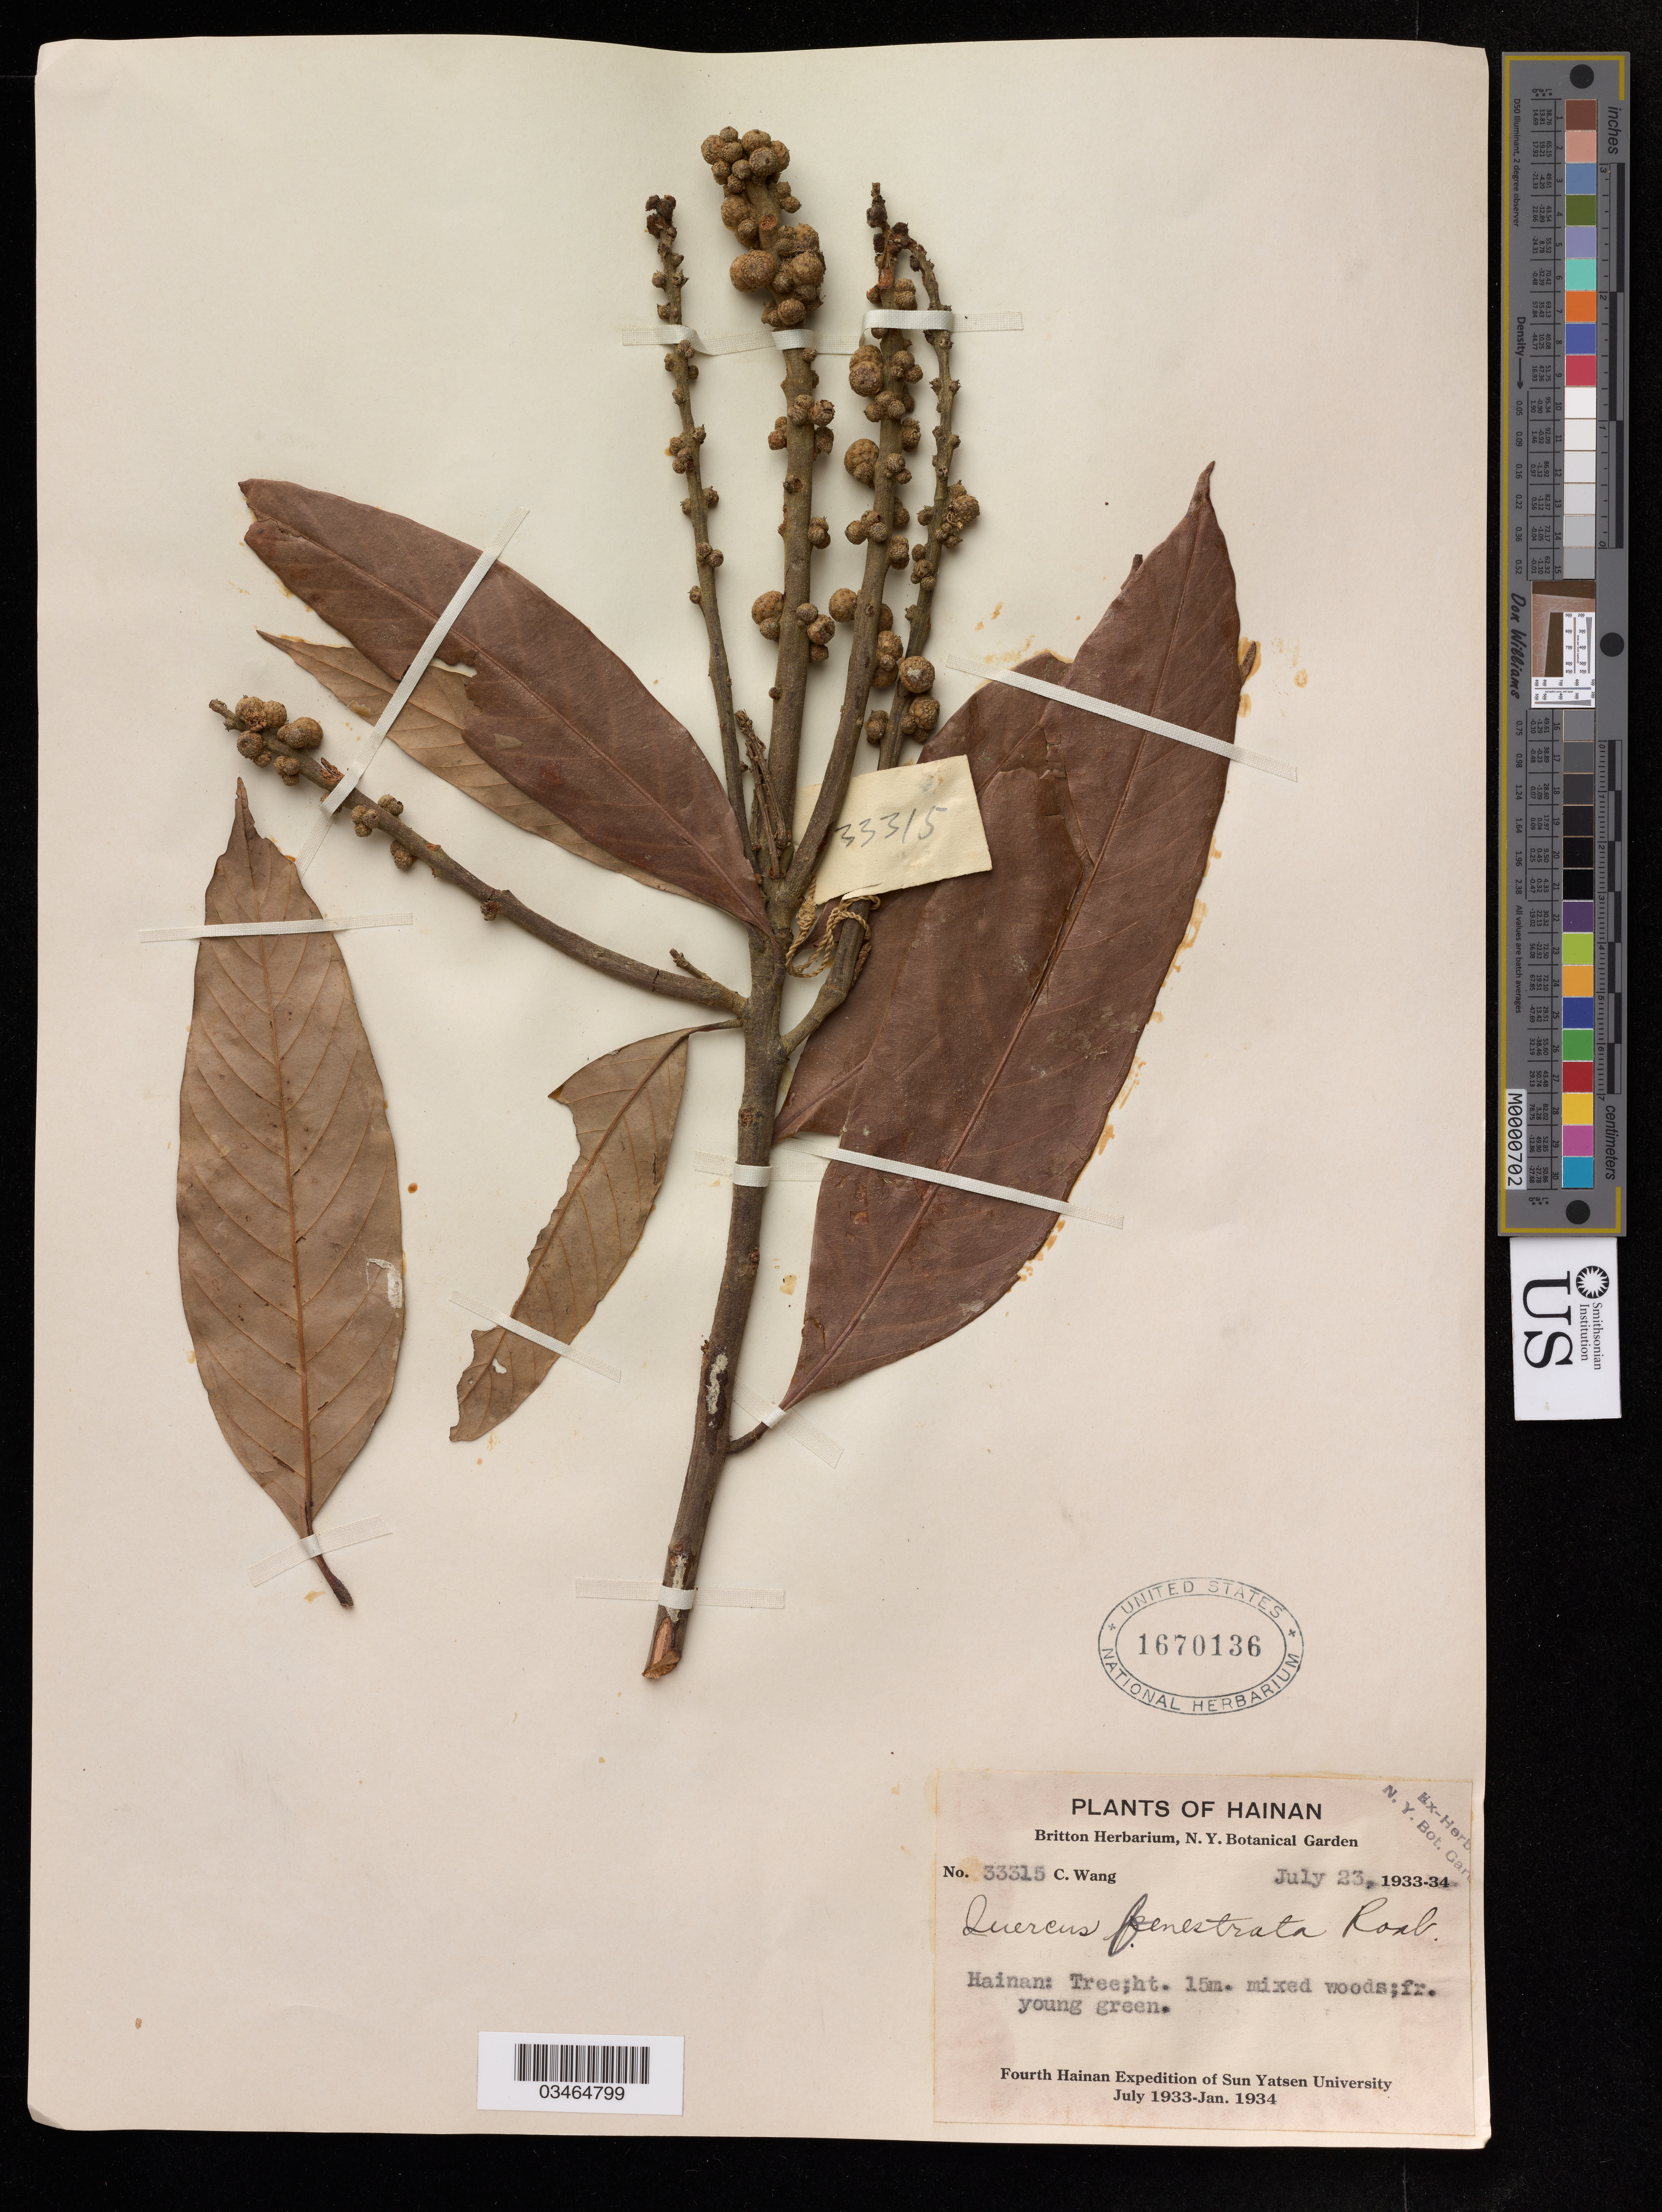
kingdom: Plantae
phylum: Tracheophyta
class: Magnoliopsida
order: Fagales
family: Fagaceae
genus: Quercus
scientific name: Quercus fenestrata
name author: Roxb.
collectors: C. Wang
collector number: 33315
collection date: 1933-07-23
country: China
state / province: Hainan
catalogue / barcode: US 1670136